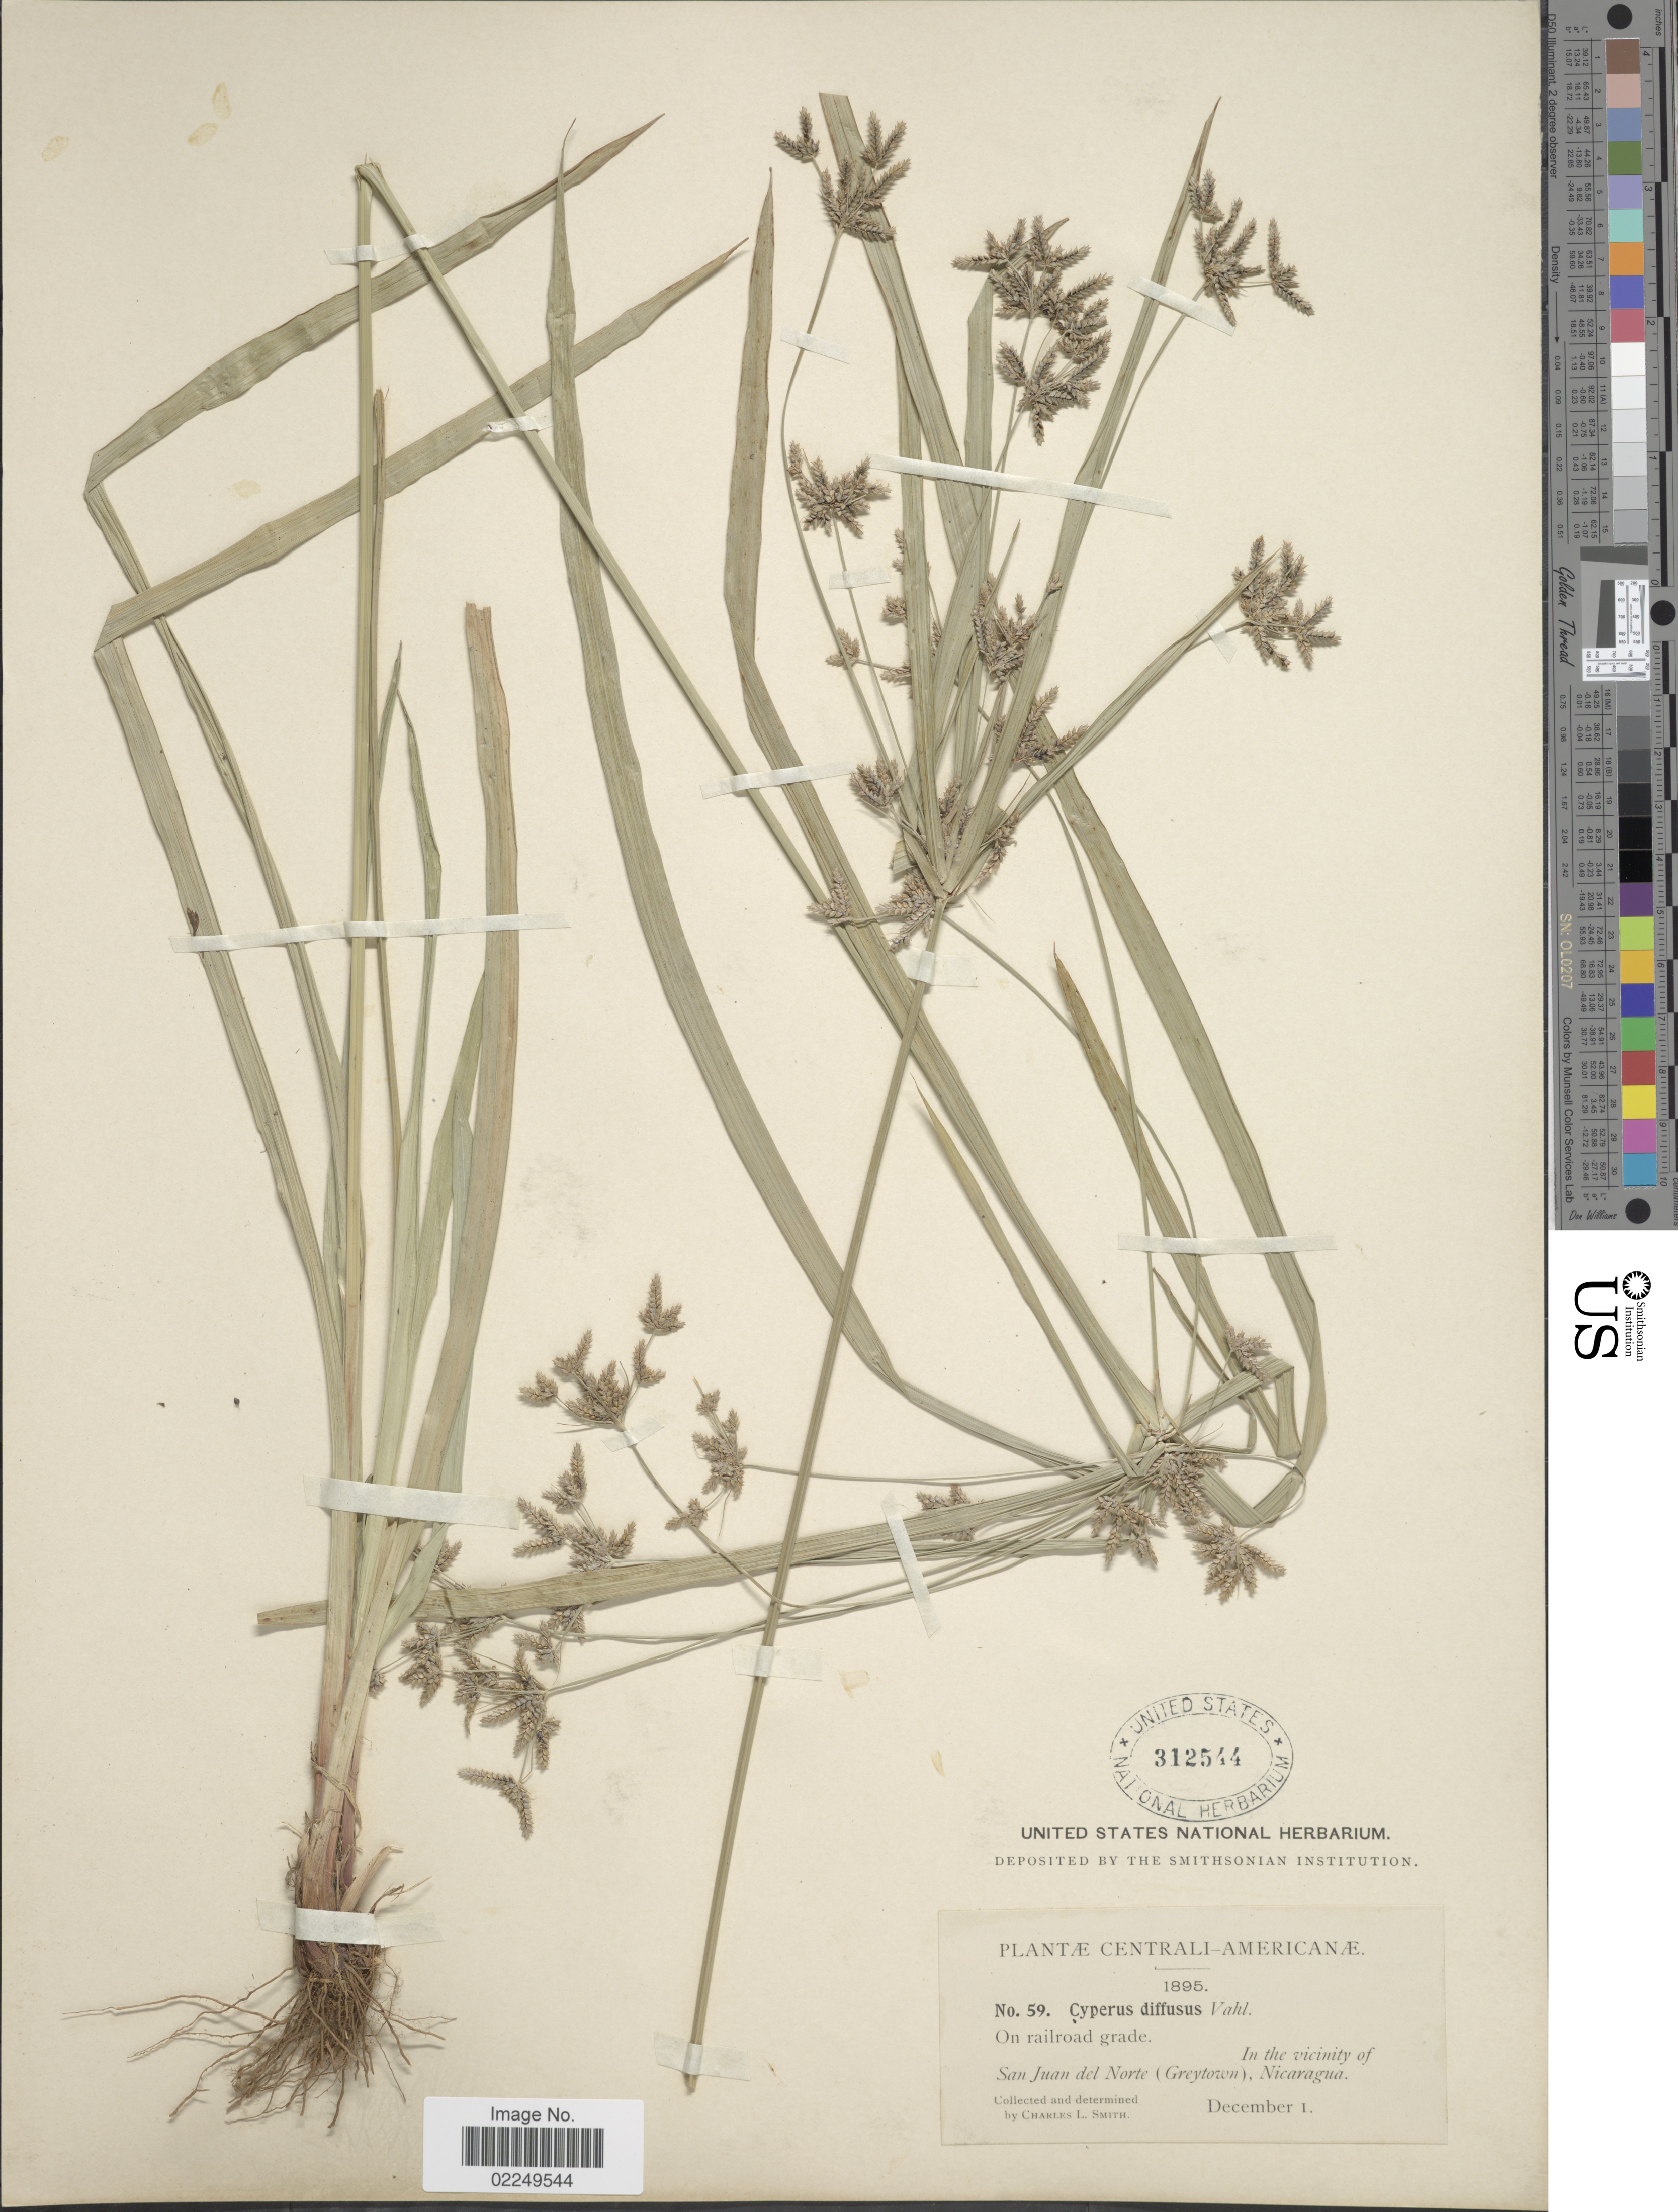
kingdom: Plantae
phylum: Tracheophyta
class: Liliopsida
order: Poales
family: Cyperaceae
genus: Cyperus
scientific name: Cyperus laxus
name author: Lam.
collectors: C. L. Smith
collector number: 59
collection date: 1895-12-01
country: Nicaragua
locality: In the vicinity of San Juan del Norte (Greytown), Nicaragua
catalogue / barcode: US 312544